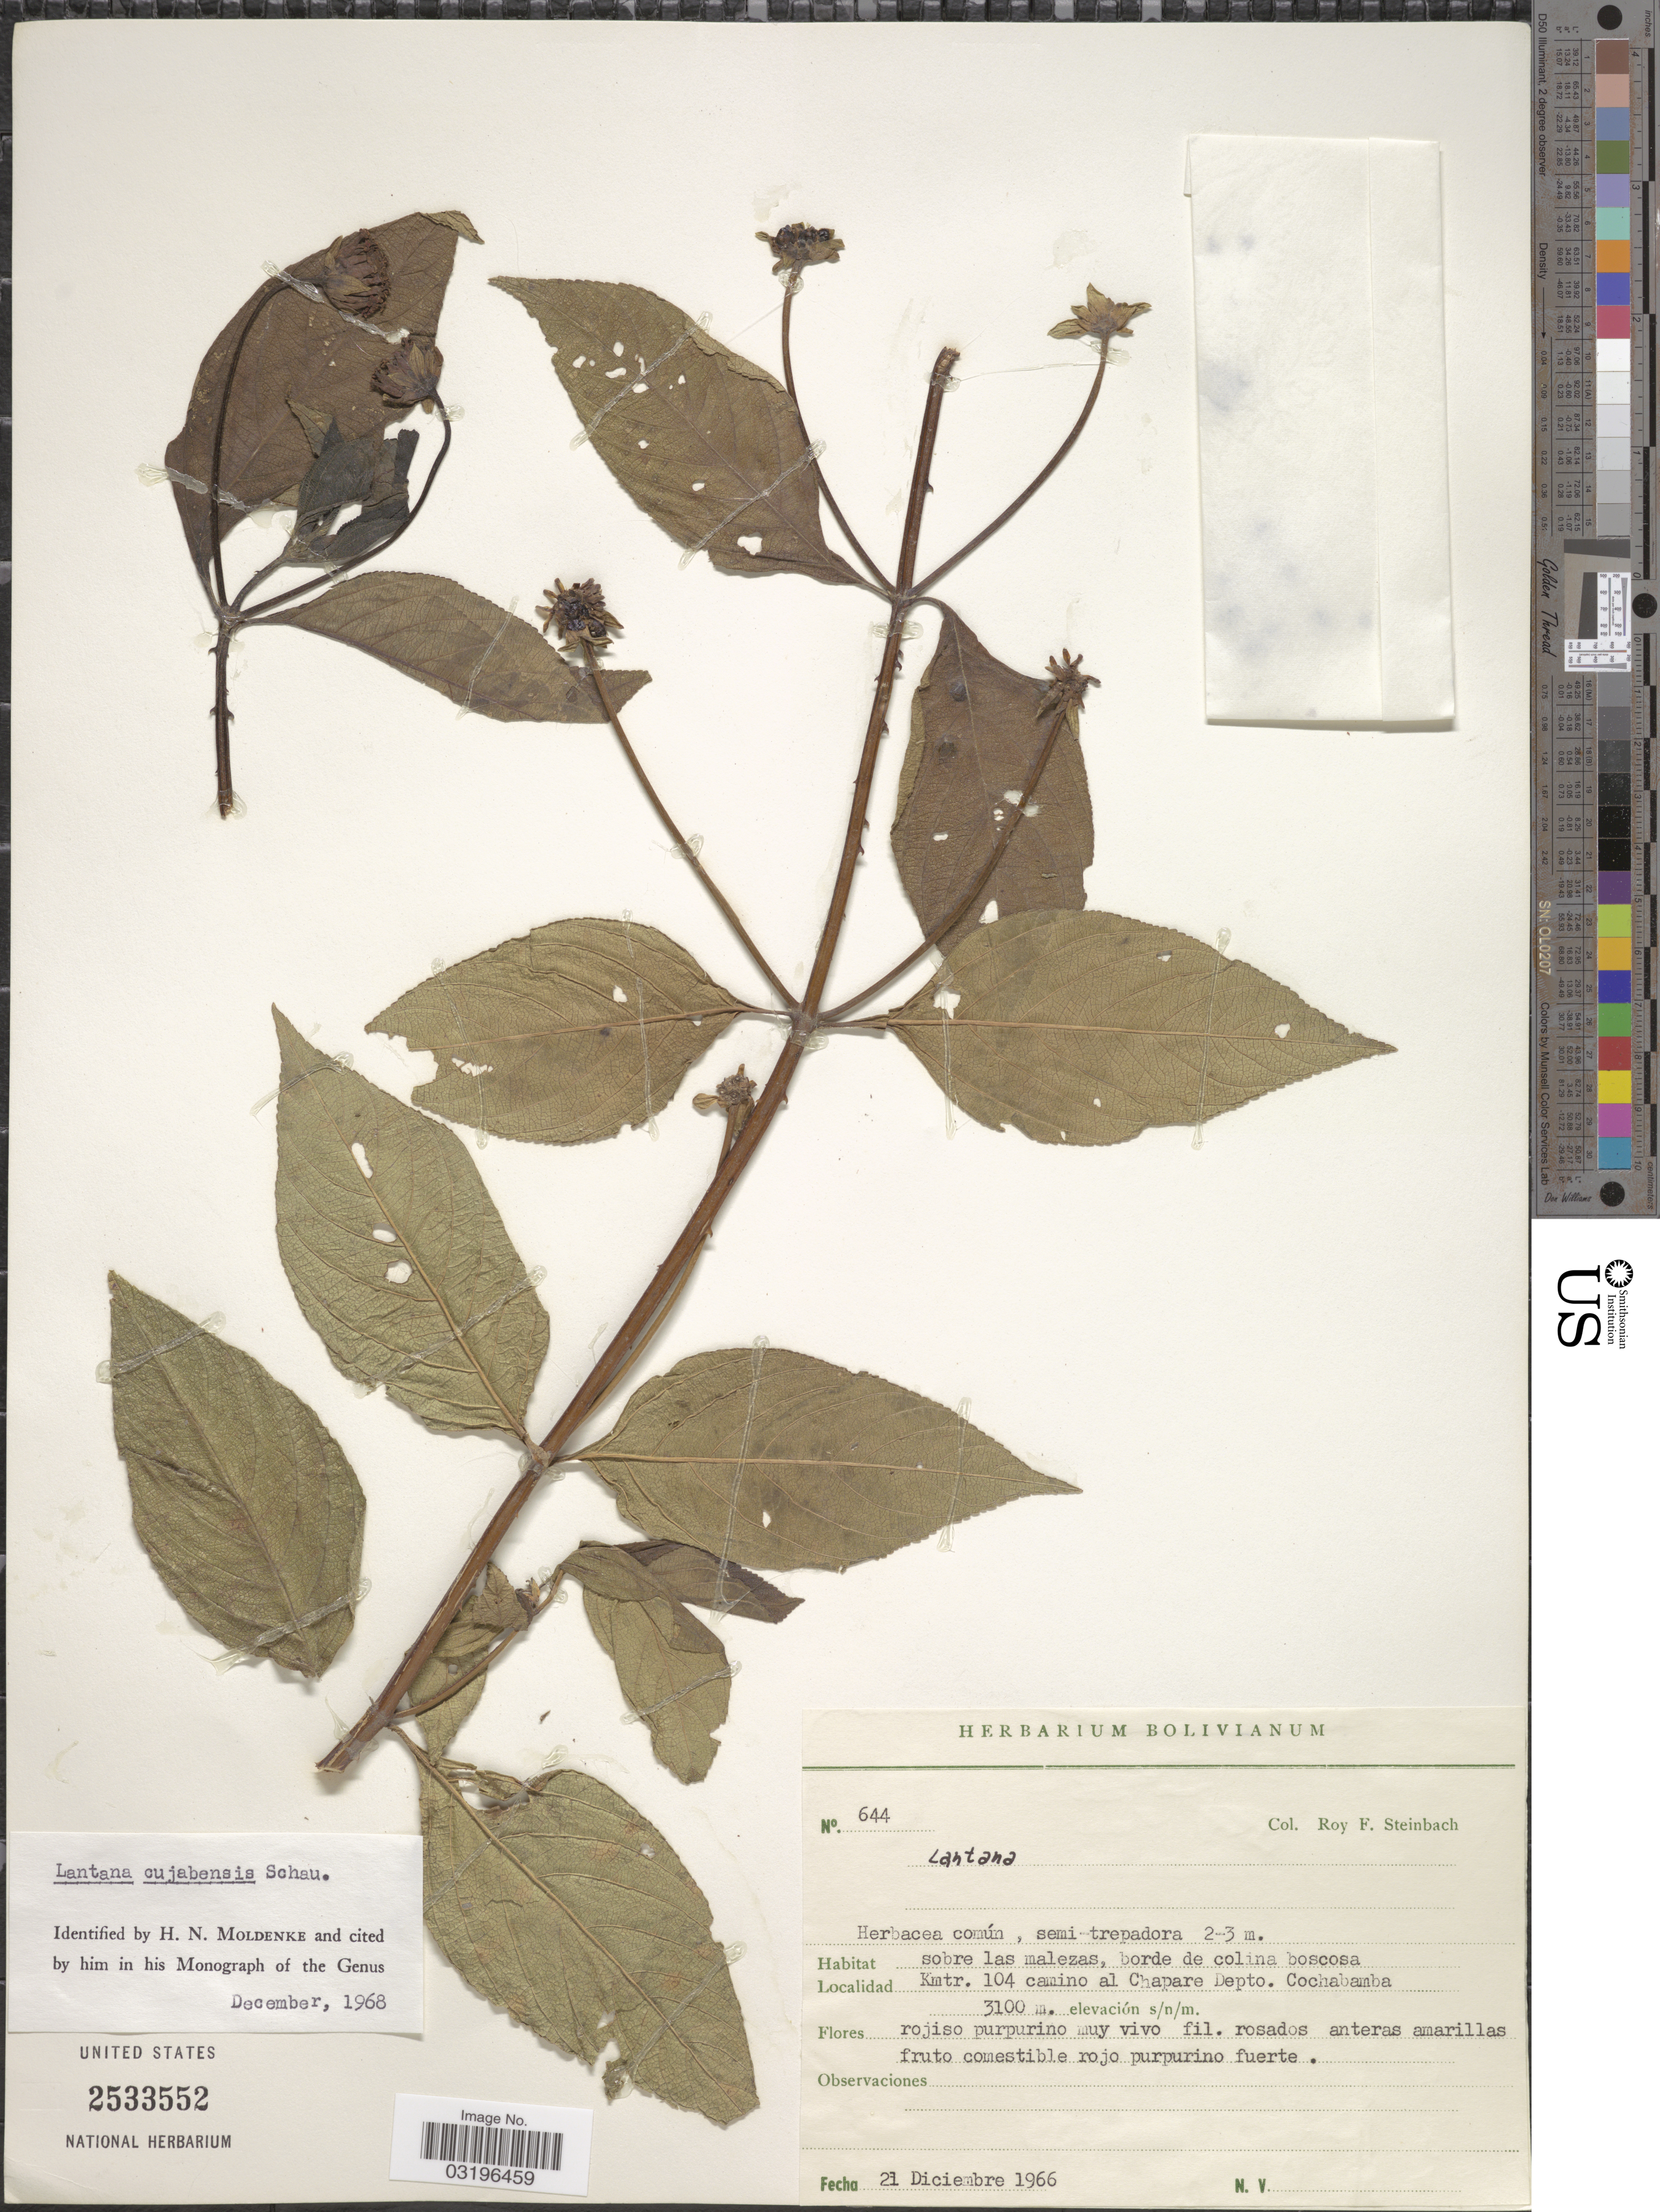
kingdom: Plantae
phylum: Tracheophyta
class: Magnoliopsida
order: Lamiales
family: Verbenaceae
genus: Lantana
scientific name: Lantana cujabensis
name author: Schau.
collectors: R. F. Steinbach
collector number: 644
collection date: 1966-12-21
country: Bolivia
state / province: Cochabamba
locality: Kmtr. 104 camino al Chapare Depto. Cochabamba.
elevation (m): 3100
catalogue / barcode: US 2533552